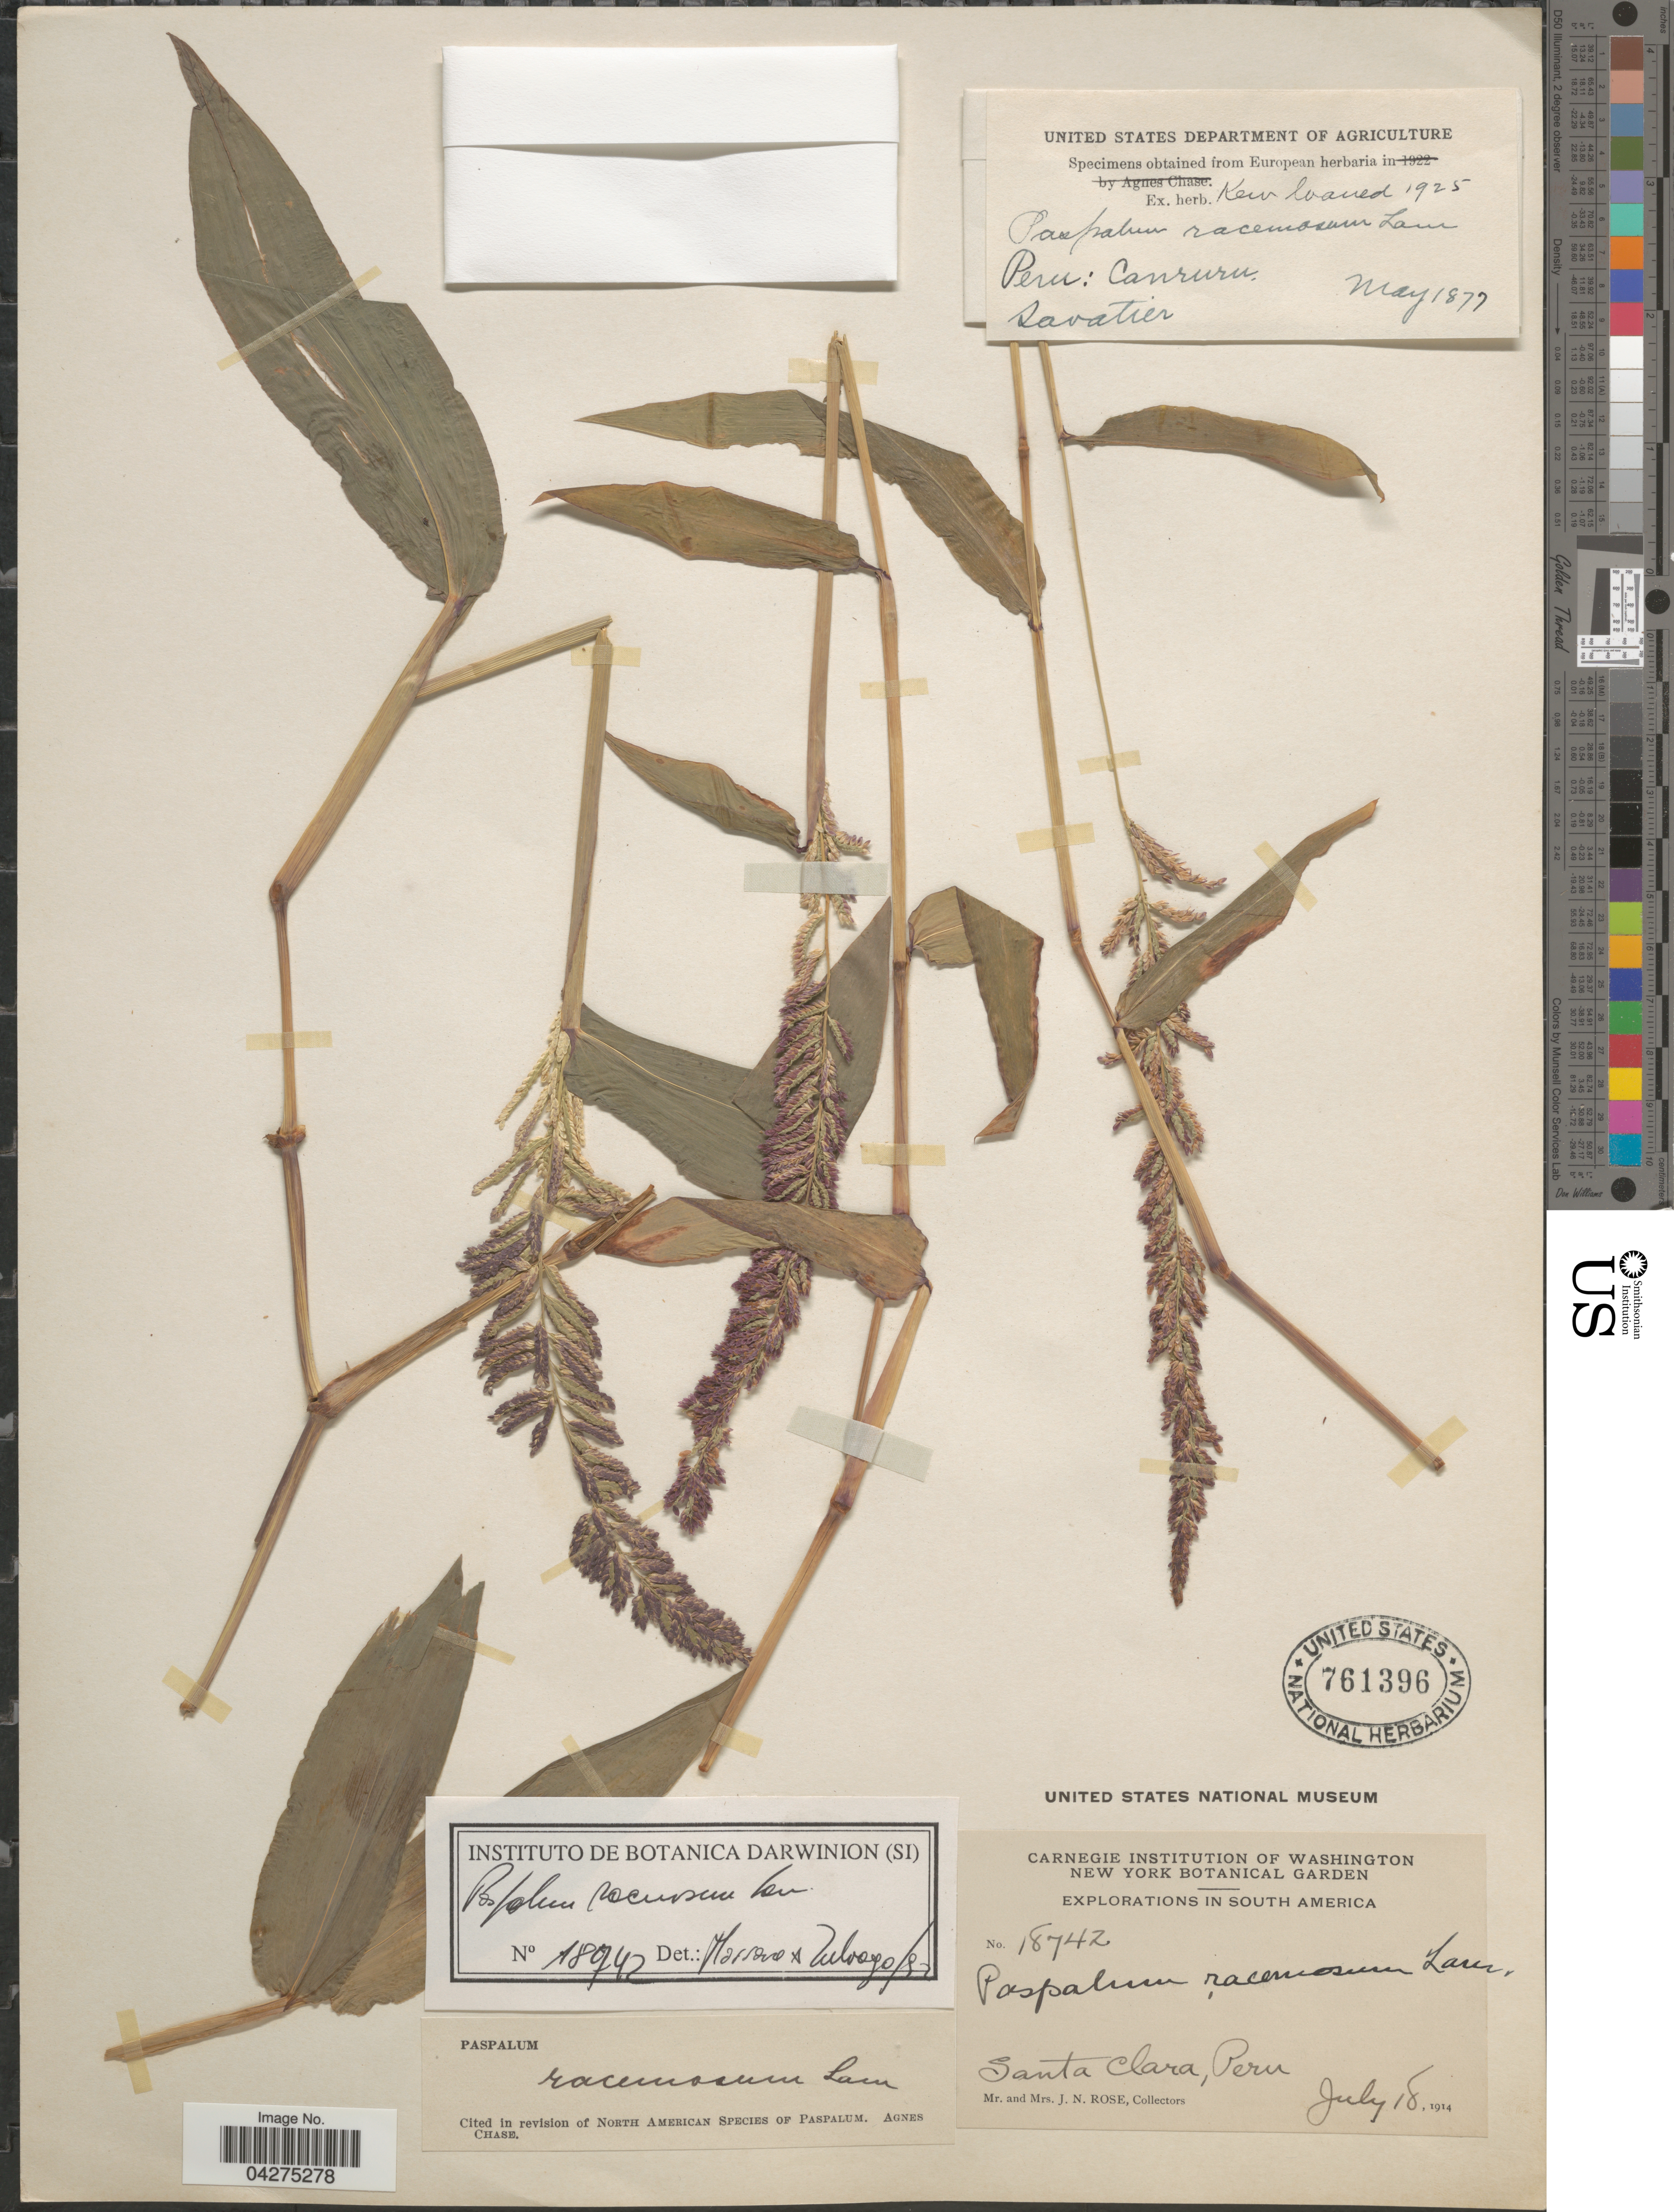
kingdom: Plantae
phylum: Tracheophyta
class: Liliopsida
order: Poales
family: Poaceae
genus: Paspalum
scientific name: Paspalum racemosum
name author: Lam.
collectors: J. N. Rose & L. B. Rose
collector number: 18742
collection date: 1914-07-18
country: Peru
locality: Explorations in South America. Santa Clara.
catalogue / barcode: US 761396